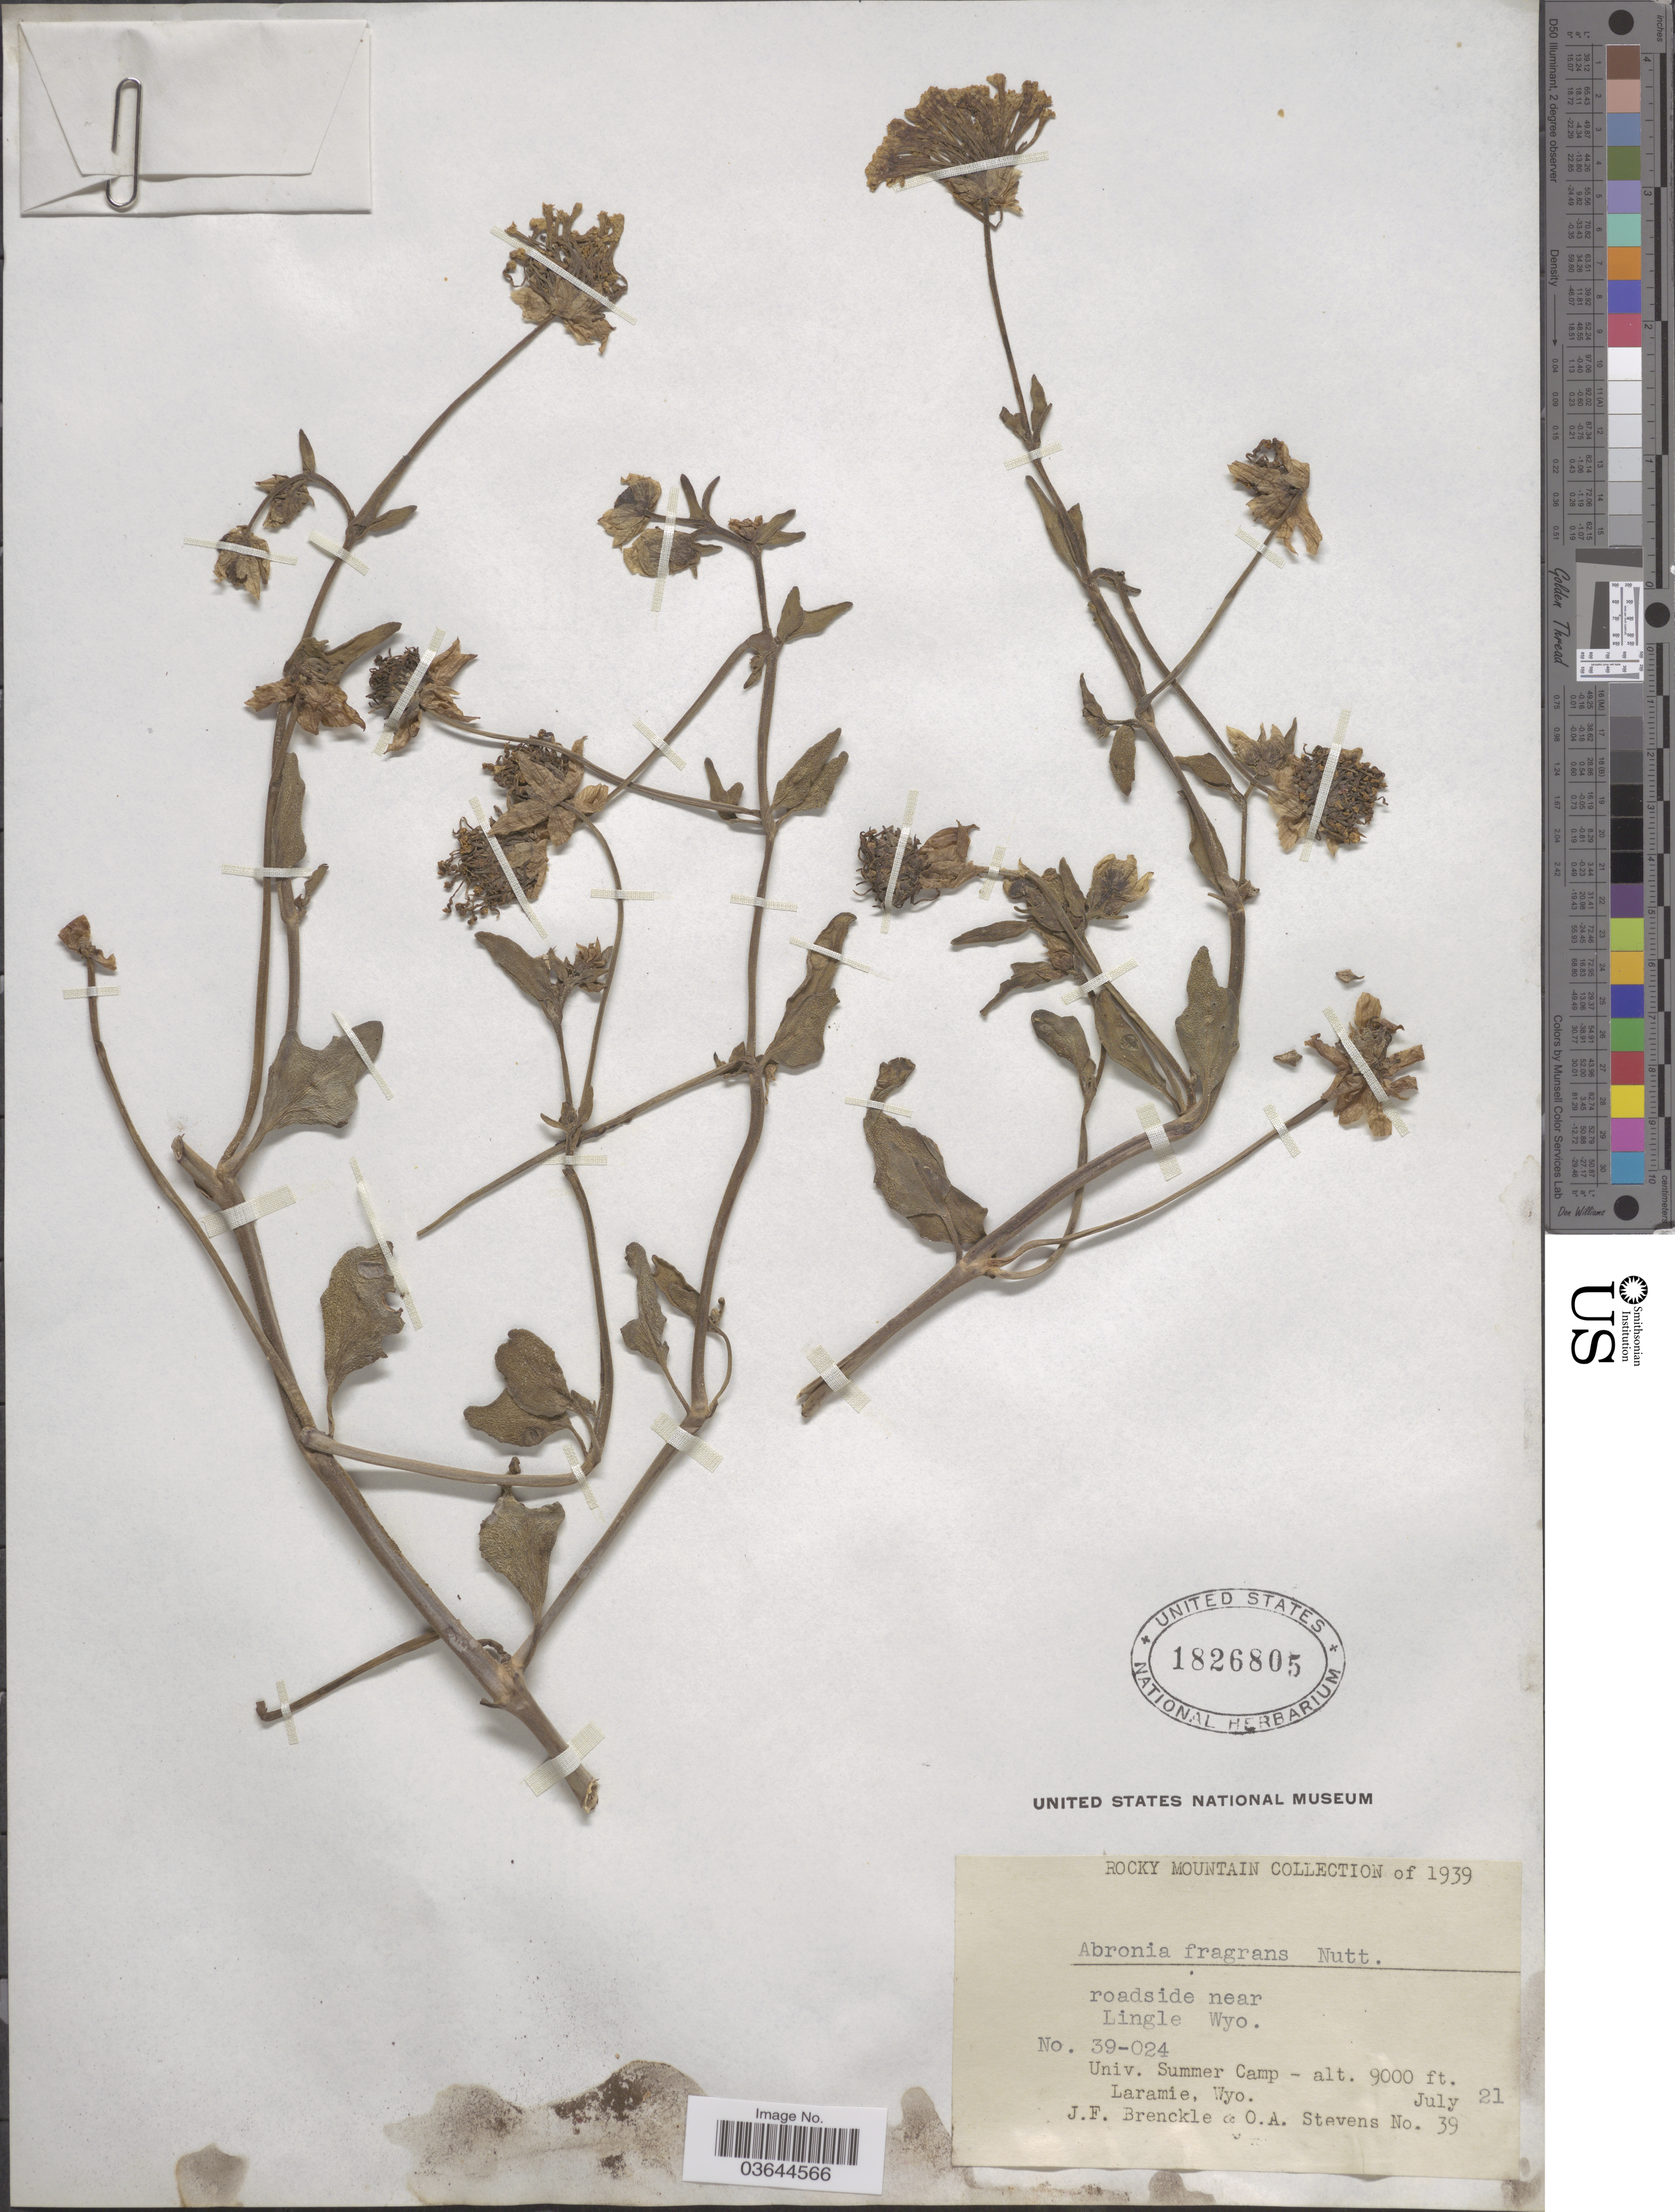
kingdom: Plantae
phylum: Tracheophyta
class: Magnoliopsida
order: Caryophyllales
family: Nyctaginaceae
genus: Abronia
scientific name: Abronia fragrans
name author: Nutt. ex Hook.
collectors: J. Brenckle & O. A. Stevens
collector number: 39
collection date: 1939-07-21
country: United States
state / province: Wyoming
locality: Rocky Mountain. Roadside near Lingle. Univ. Summer Camp. Laramie.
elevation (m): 2743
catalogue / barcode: US 1826805